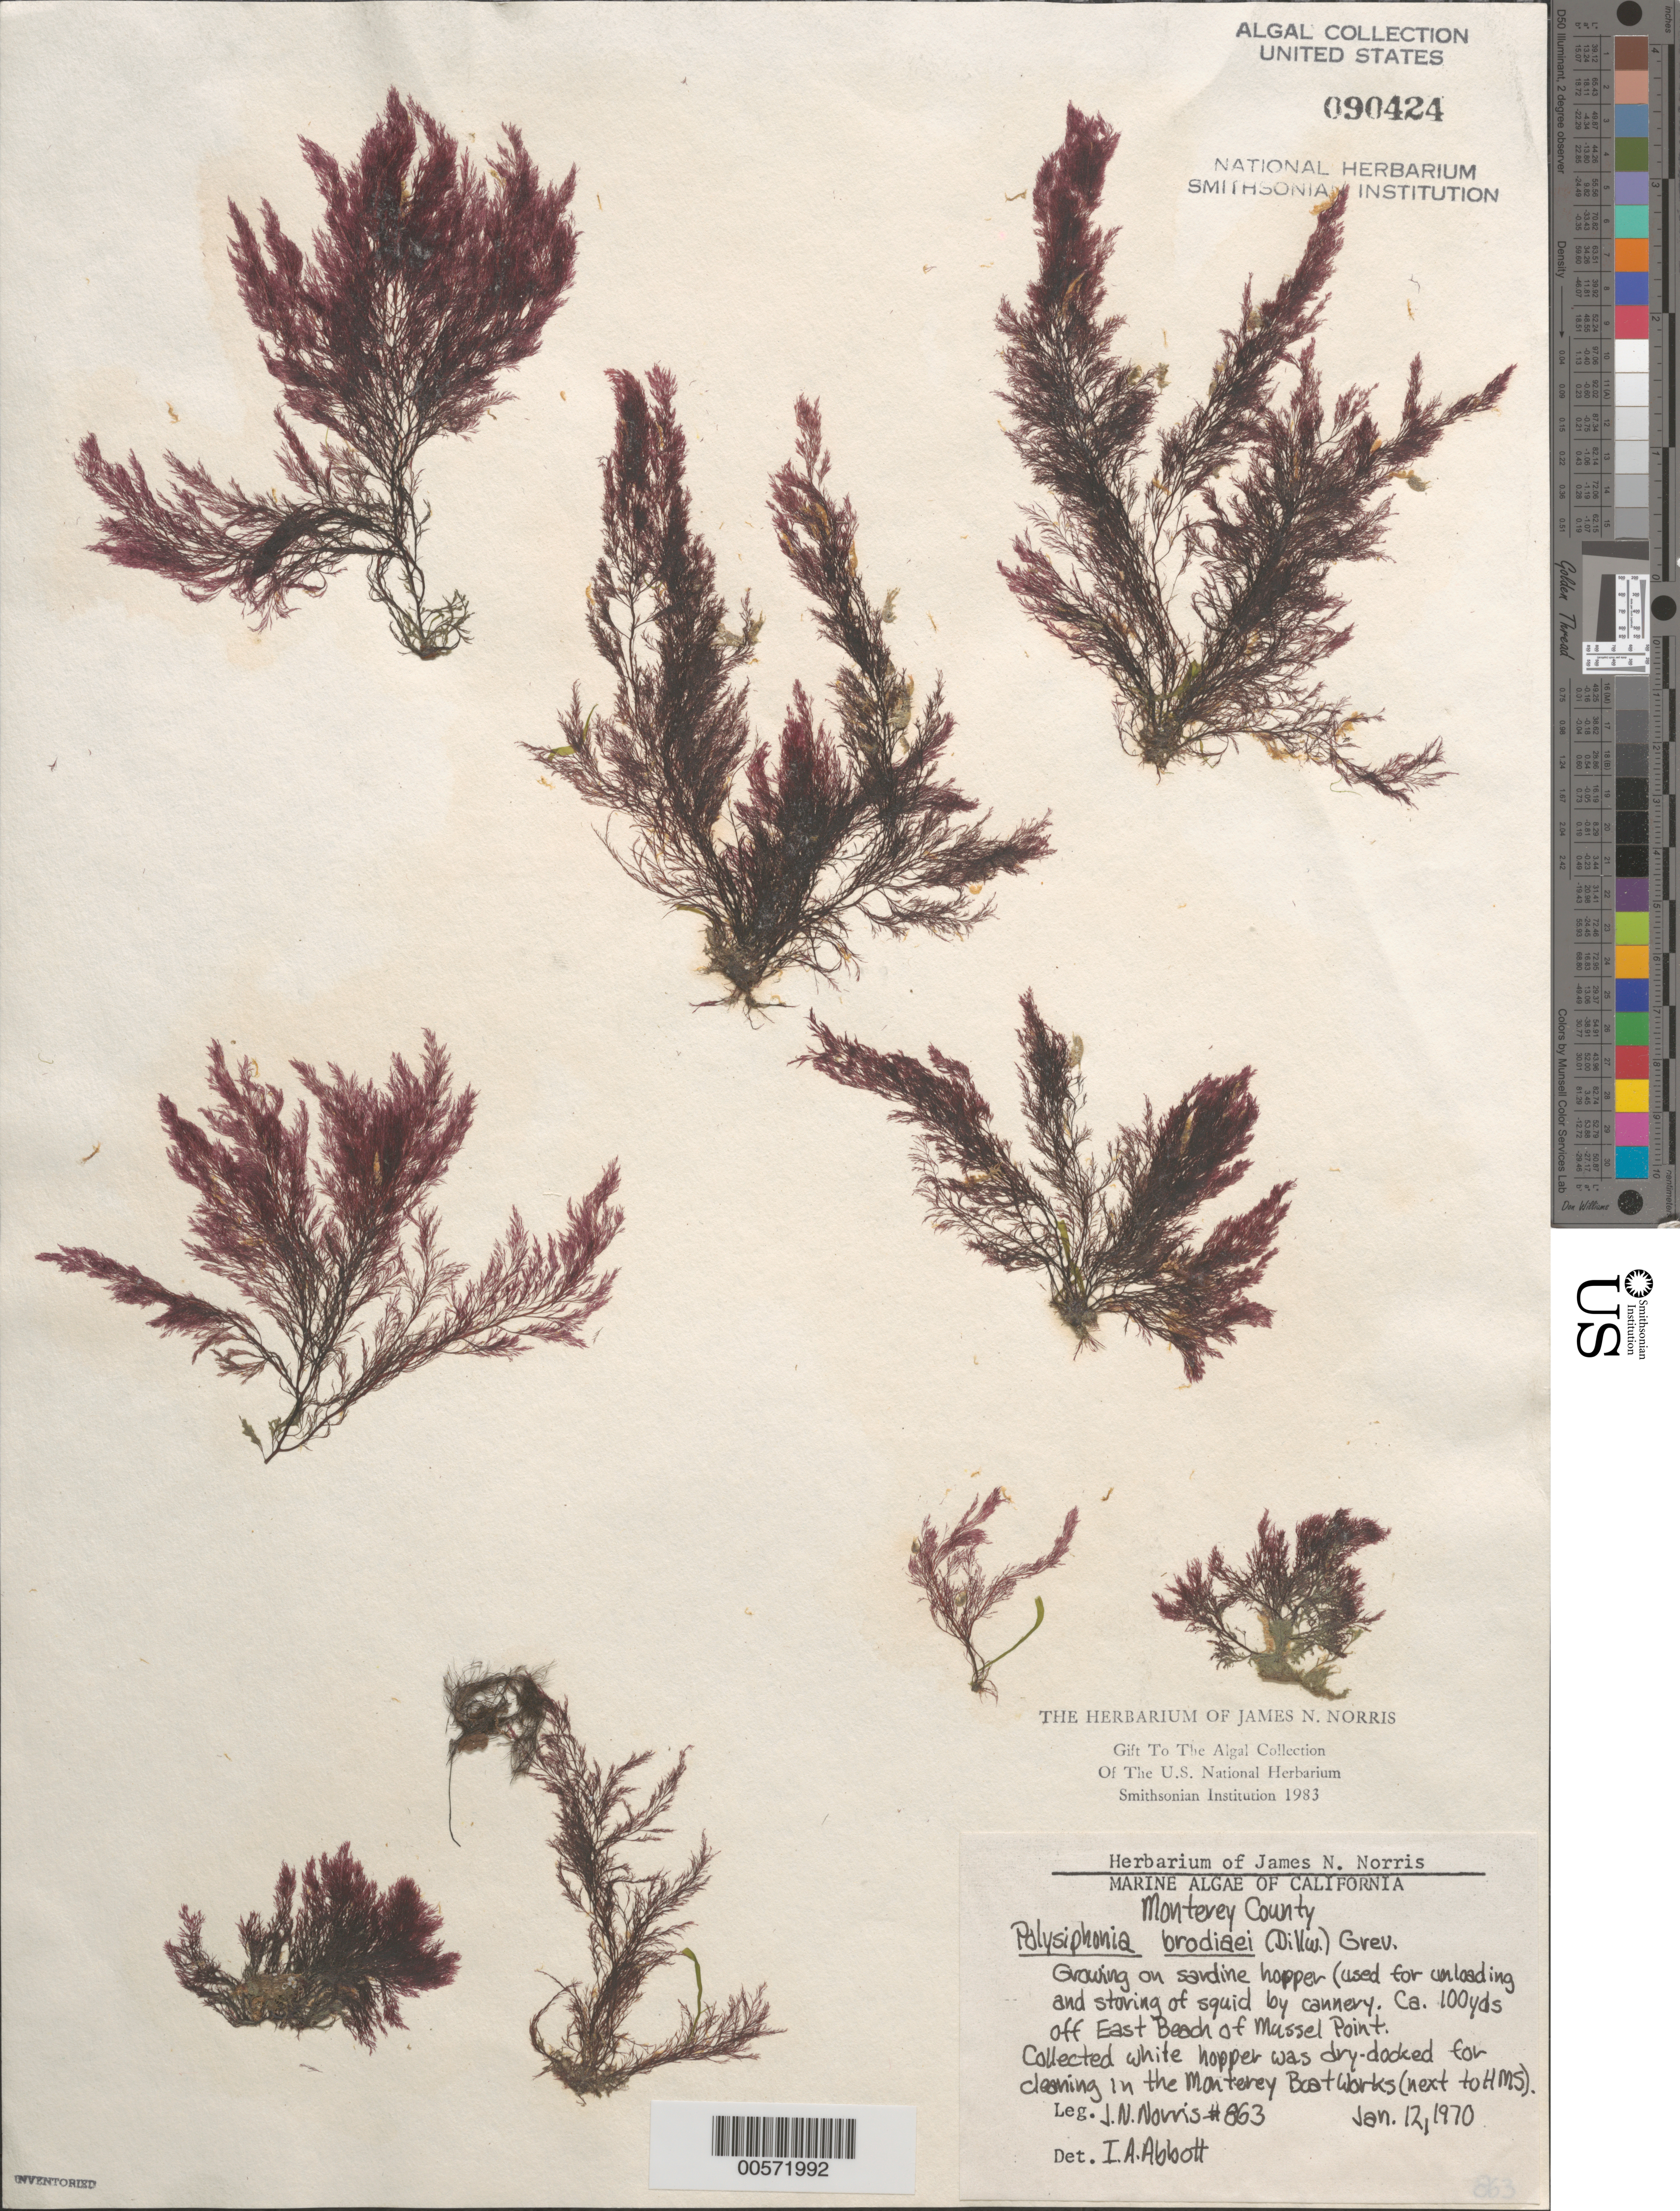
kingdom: Plantae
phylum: Rhodophyta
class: Florideophyceae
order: Ceramiales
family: Rhodomelaceae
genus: Polysiphonia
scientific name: Polysiphonia subulata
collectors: J. N. Norris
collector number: JN-863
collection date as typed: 12 Jan 1970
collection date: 1970-01-12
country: United States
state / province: California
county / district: Monterey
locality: Mussel Point, off east beach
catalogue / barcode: US 90424